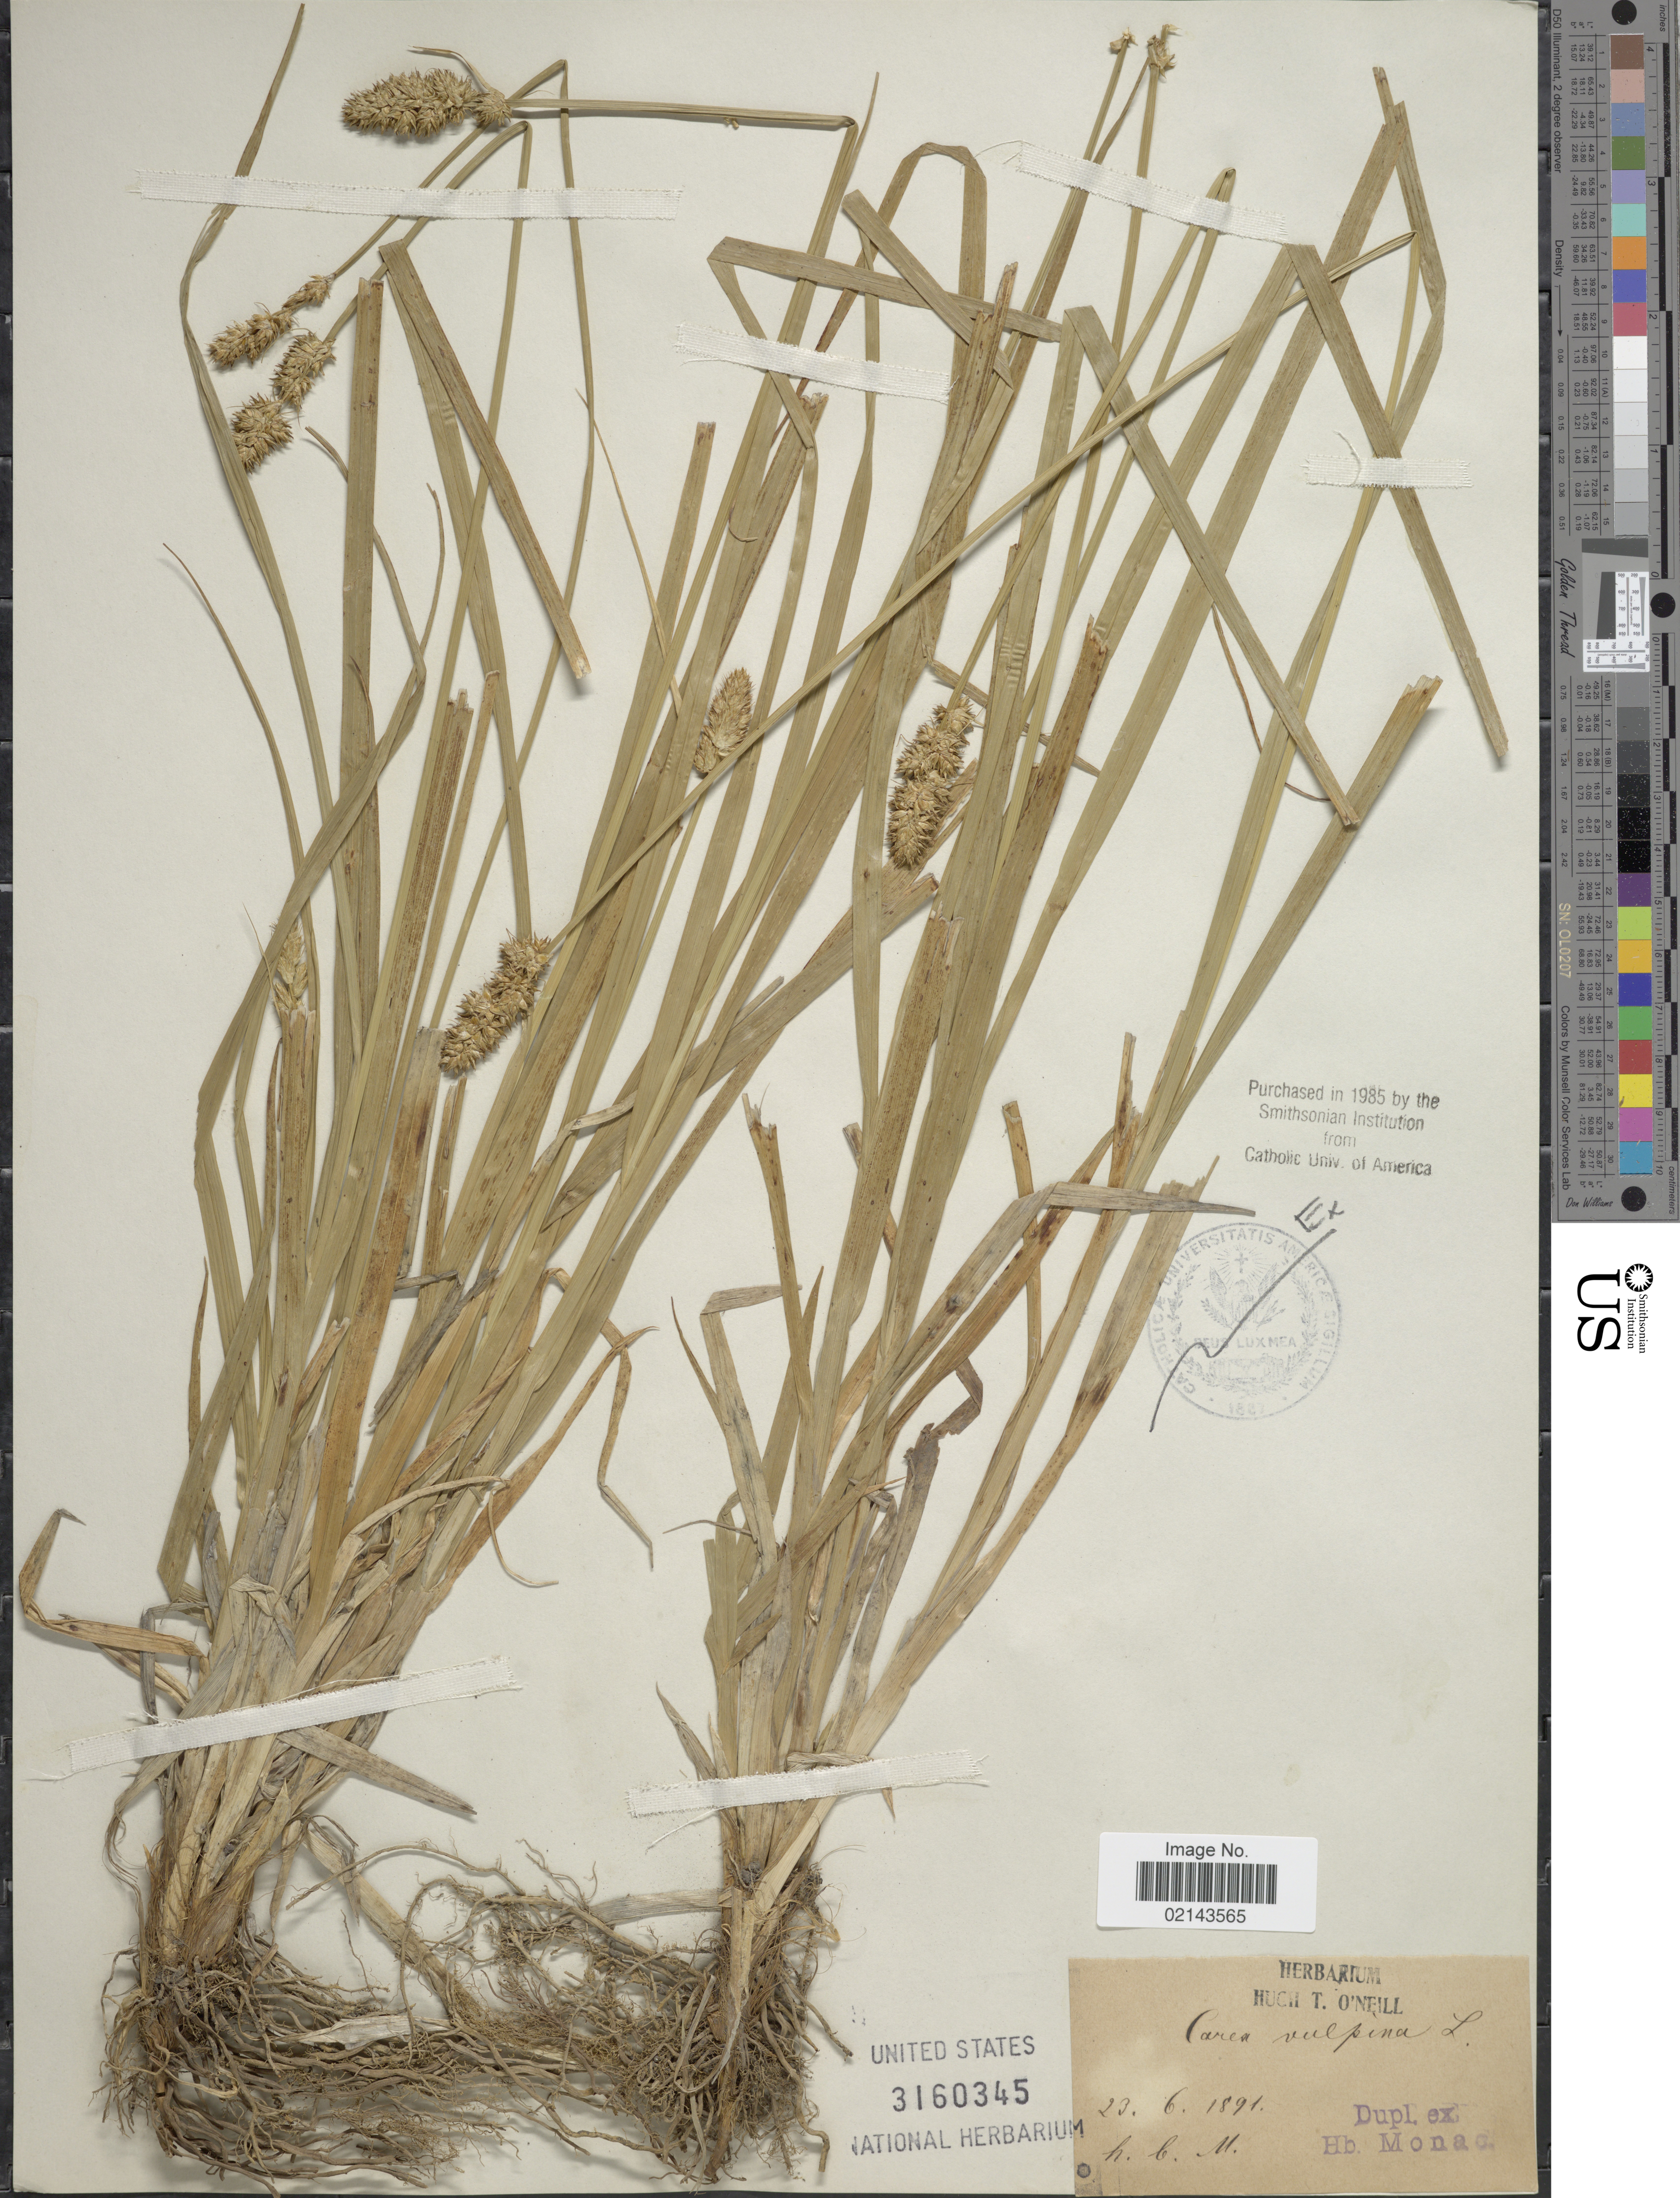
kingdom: Plantae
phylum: Tracheophyta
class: Liliopsida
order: Poales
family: Cyperaceae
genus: Carex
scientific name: Carex vulpina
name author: L.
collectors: H. C. M.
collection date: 1891-06-23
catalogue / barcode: US 3160345